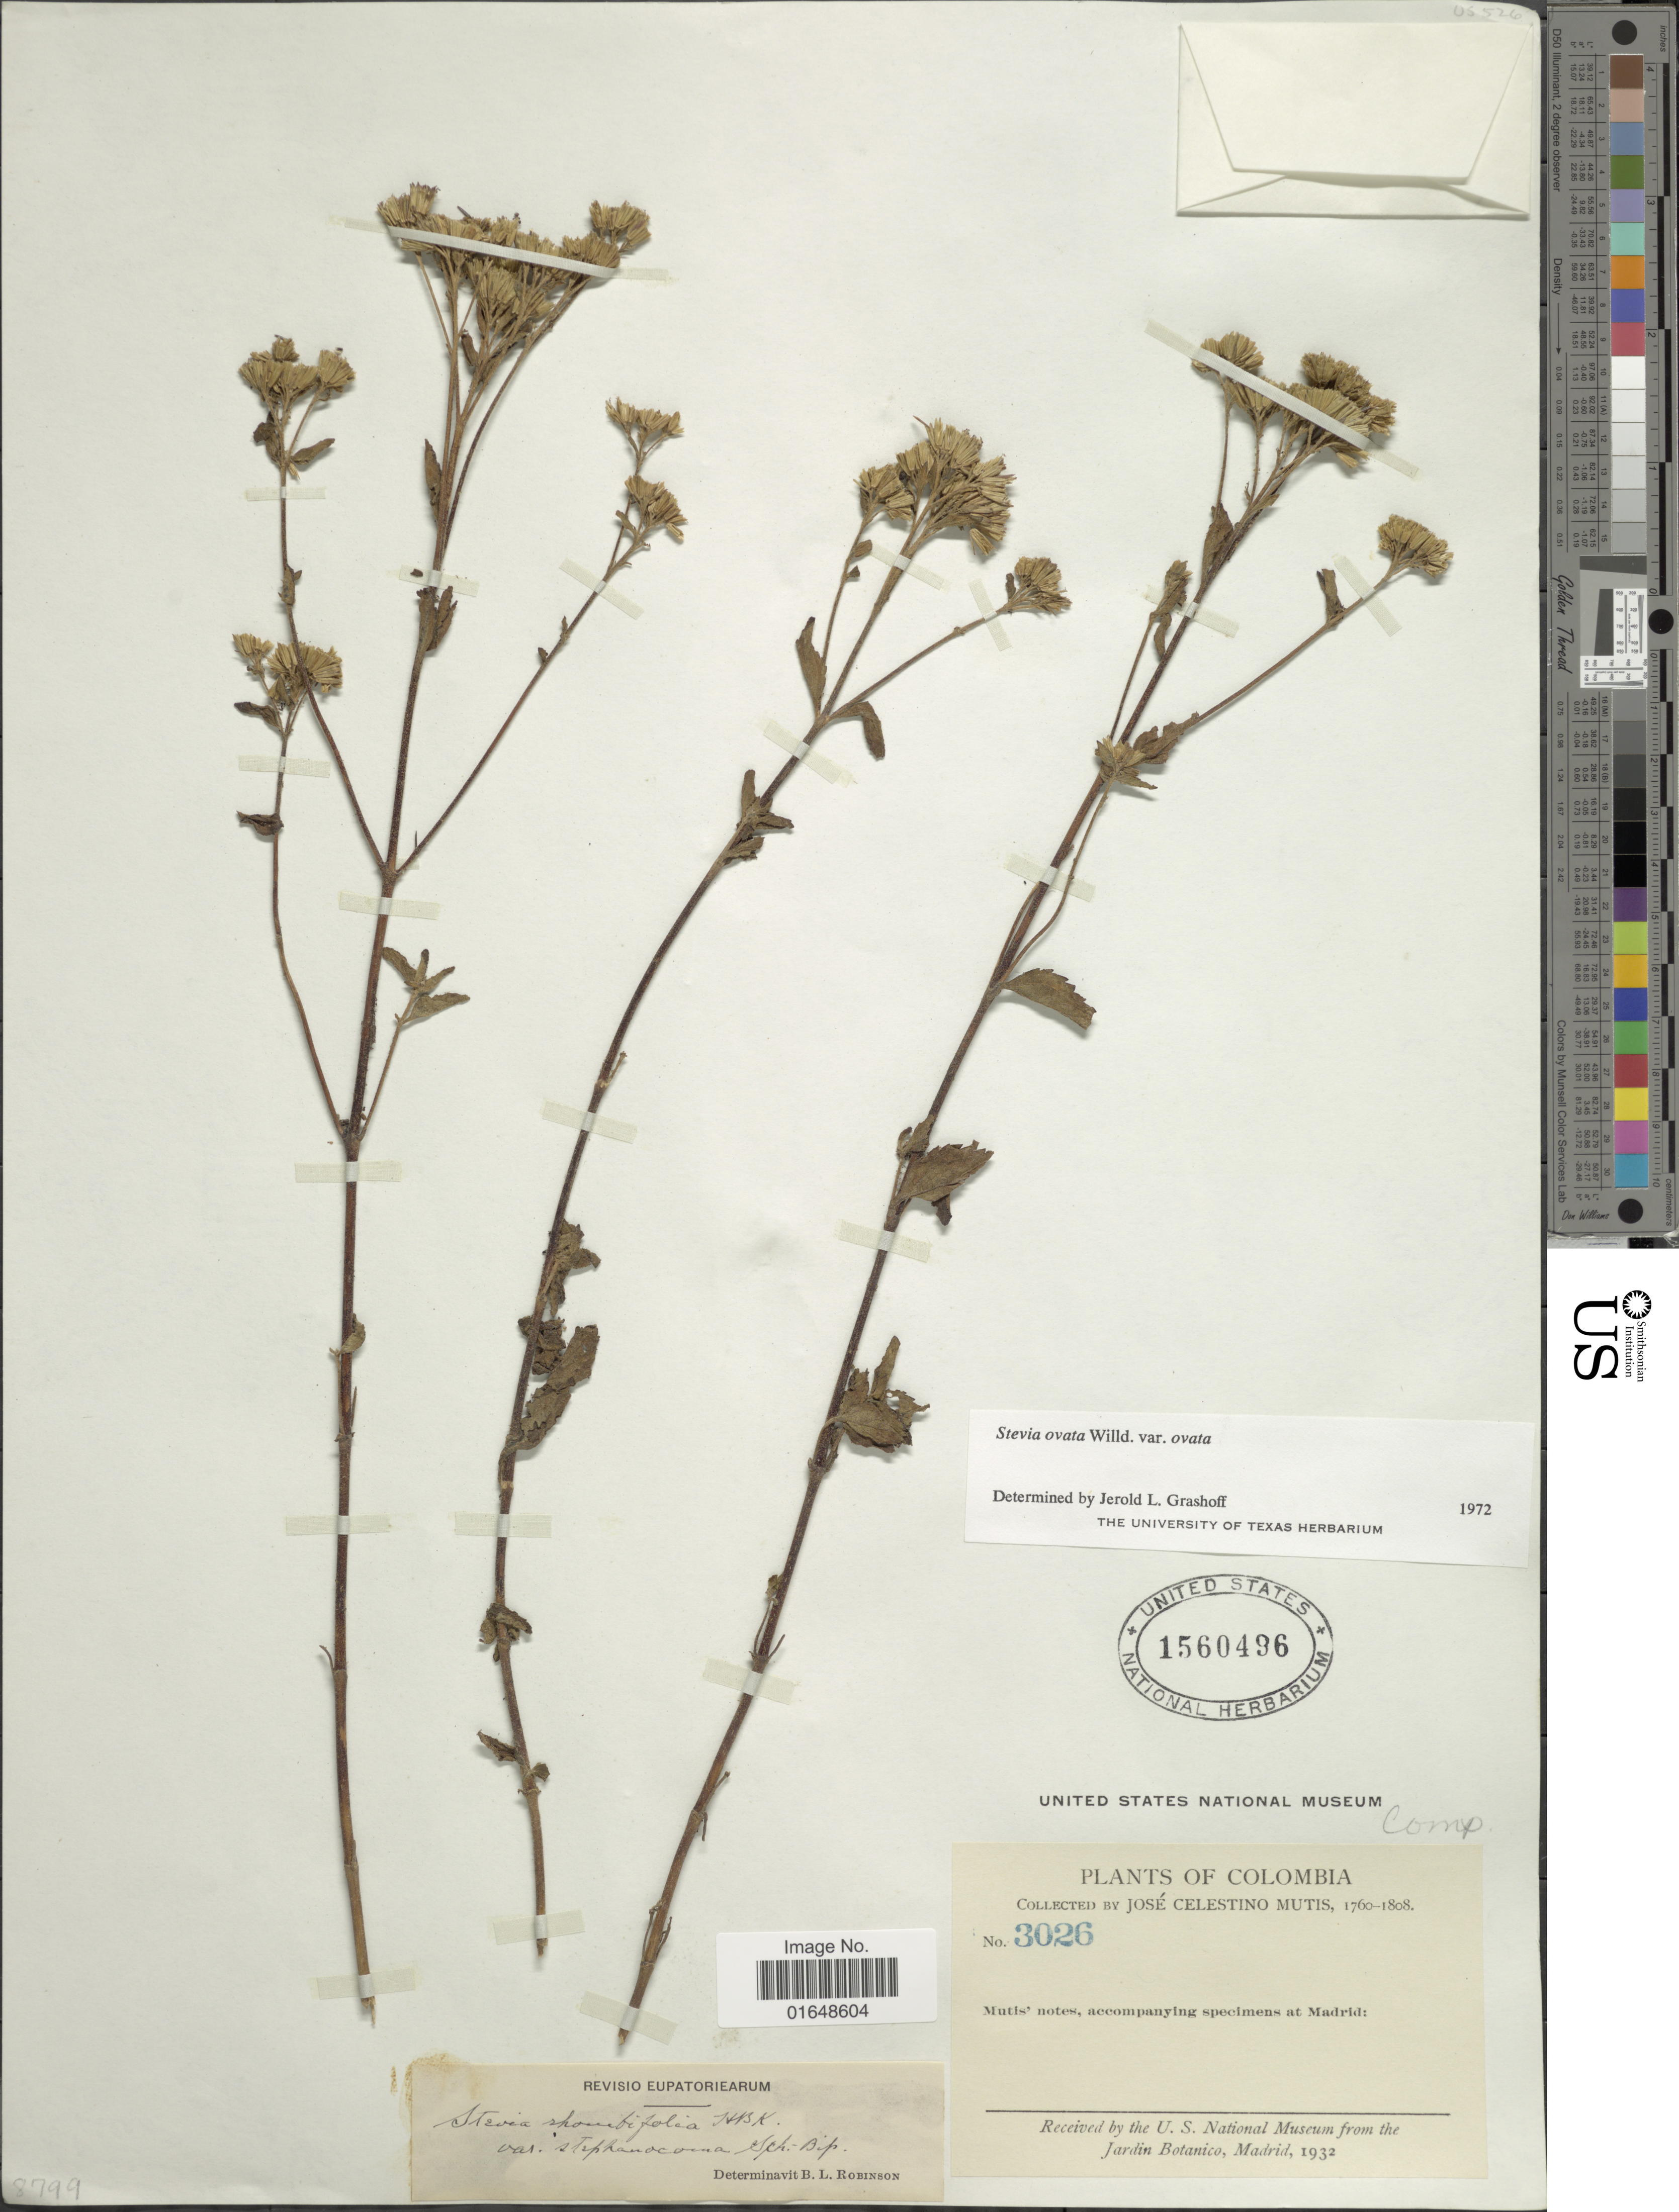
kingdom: Plantae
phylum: Tracheophyta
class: Magnoliopsida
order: Asterales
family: Asteraceae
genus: Stevia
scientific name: Stevia ovata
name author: Willd.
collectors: J. C. B. Mutis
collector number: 3026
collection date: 1760/1808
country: Colombia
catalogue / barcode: US 1560496